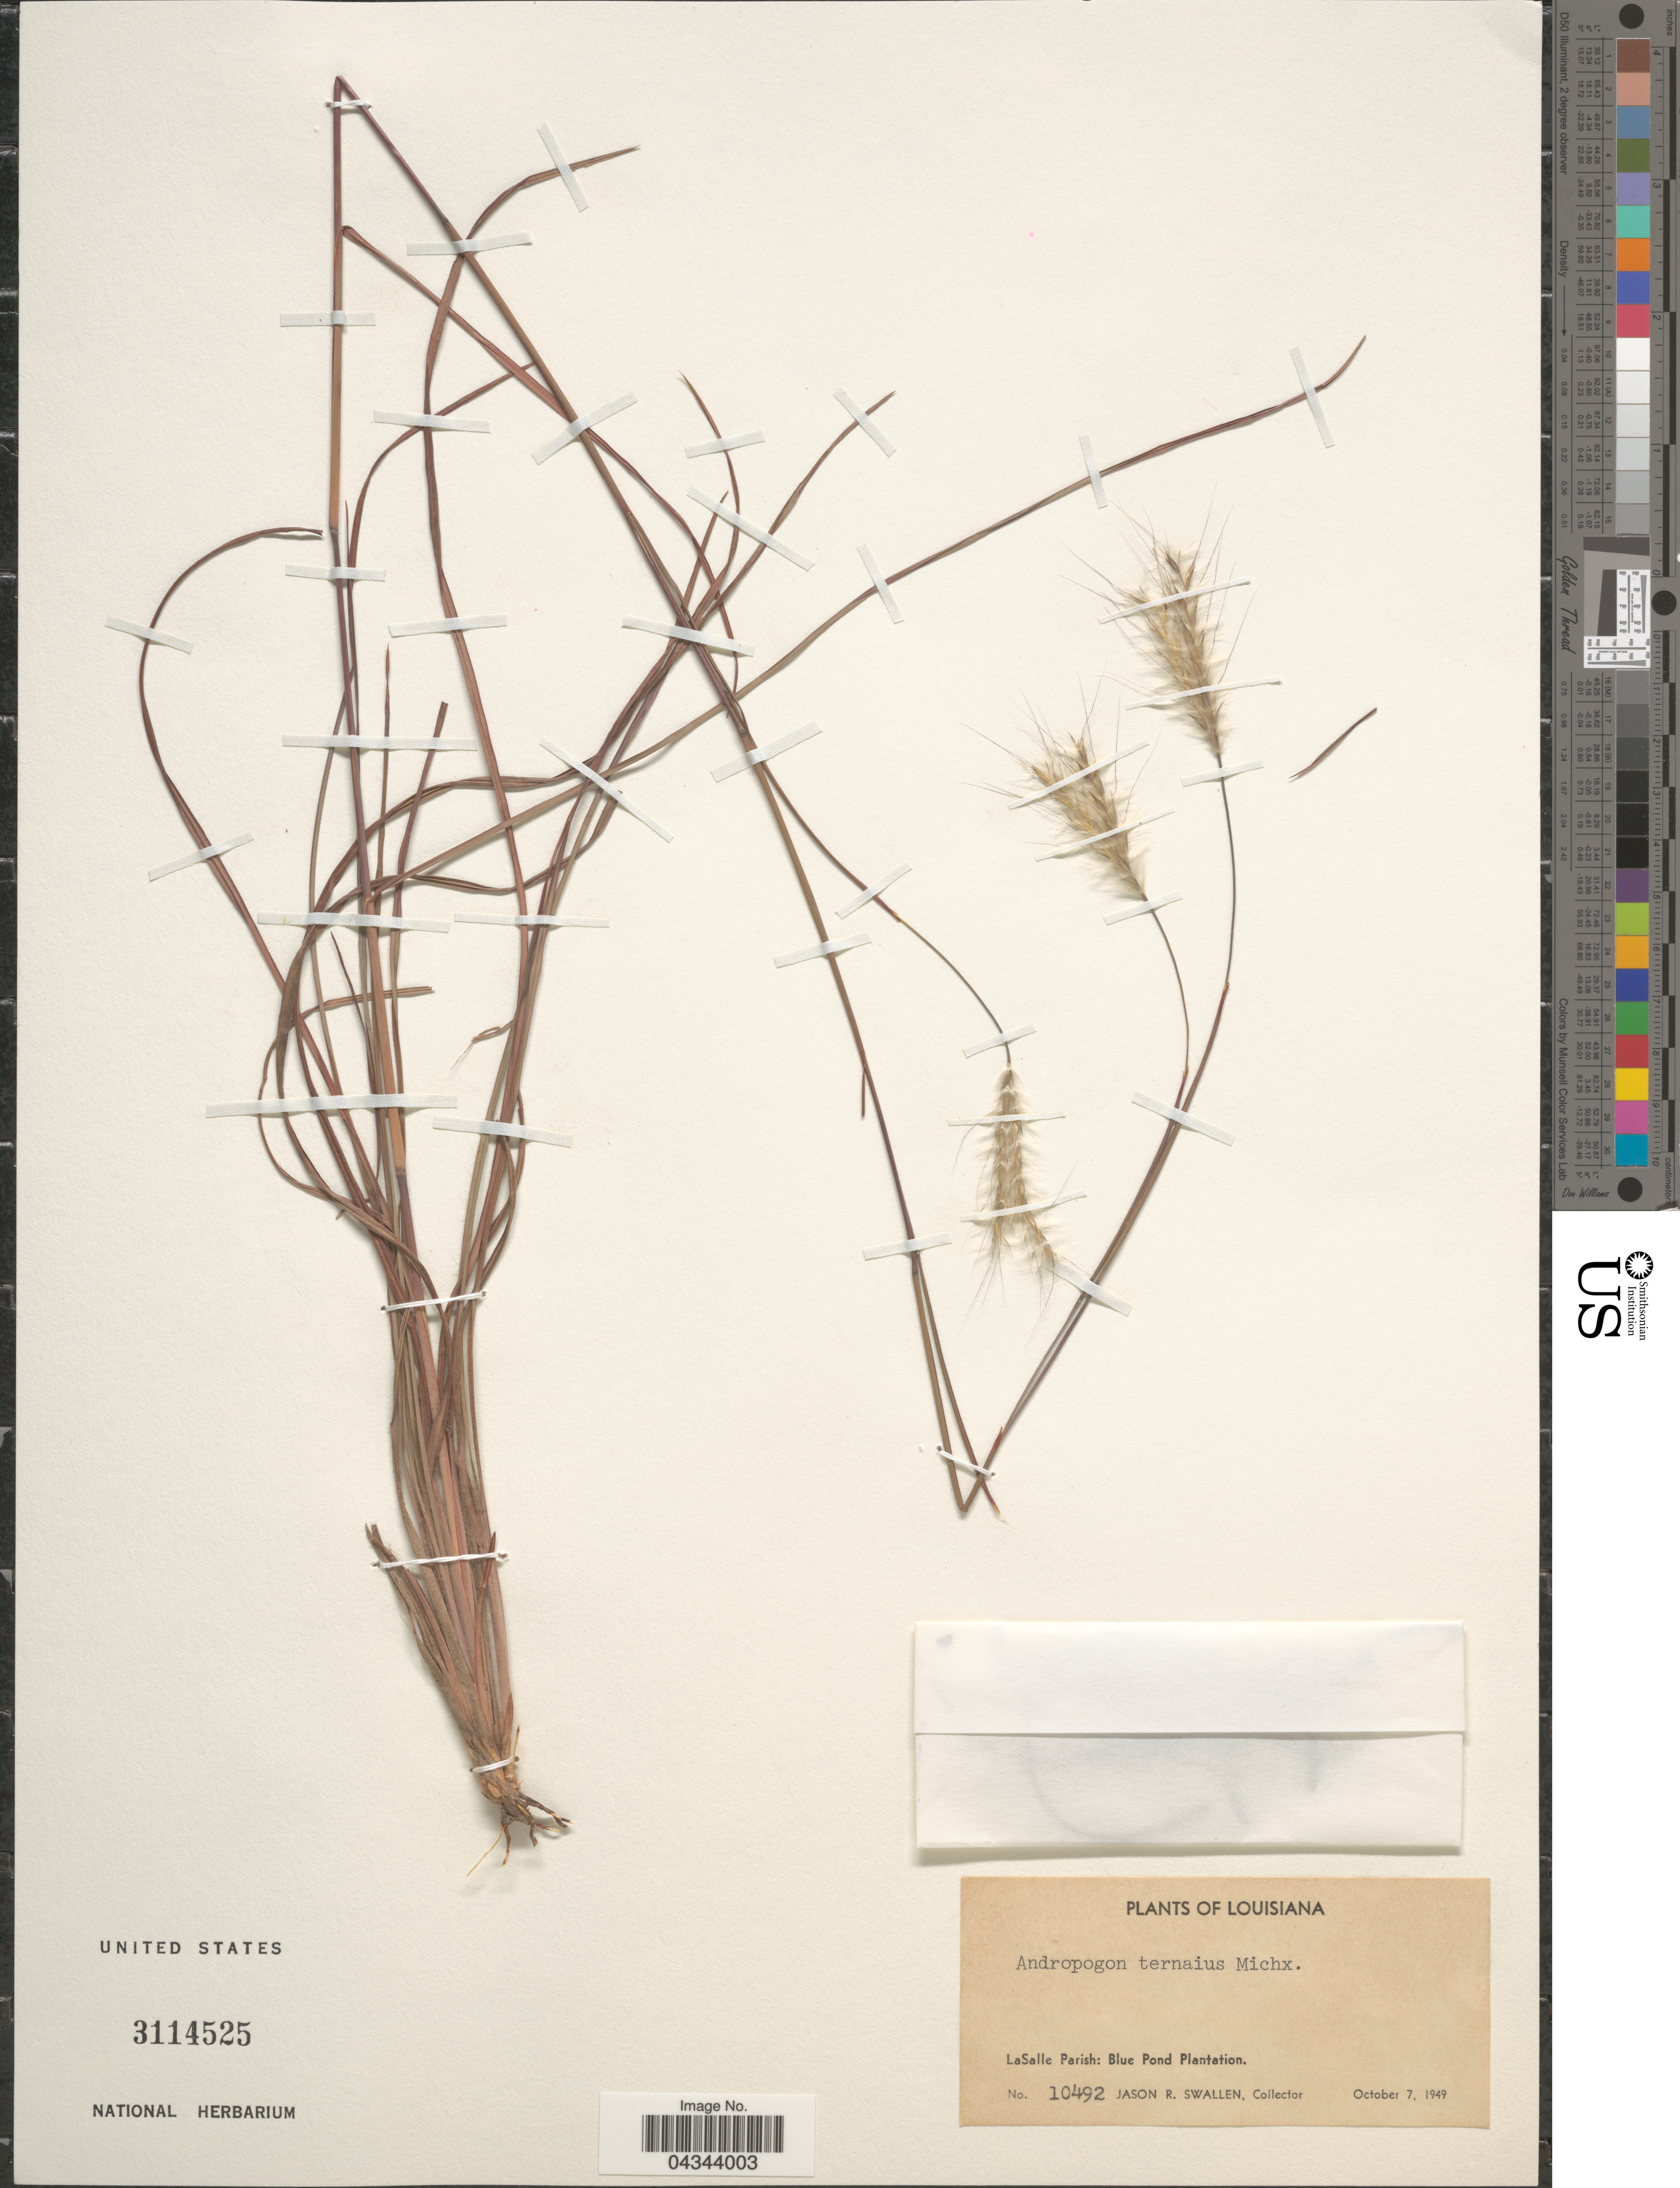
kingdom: Plantae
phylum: Tracheophyta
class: Liliopsida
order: Poales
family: Poaceae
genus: Andropogon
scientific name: Andropogon ternarius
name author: Michx.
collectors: J. R. Swallen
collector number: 10492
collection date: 1949-10-07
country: United States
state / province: Louisiana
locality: LaSalle Parish: Blue Pond Plantation.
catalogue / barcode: US 3114525